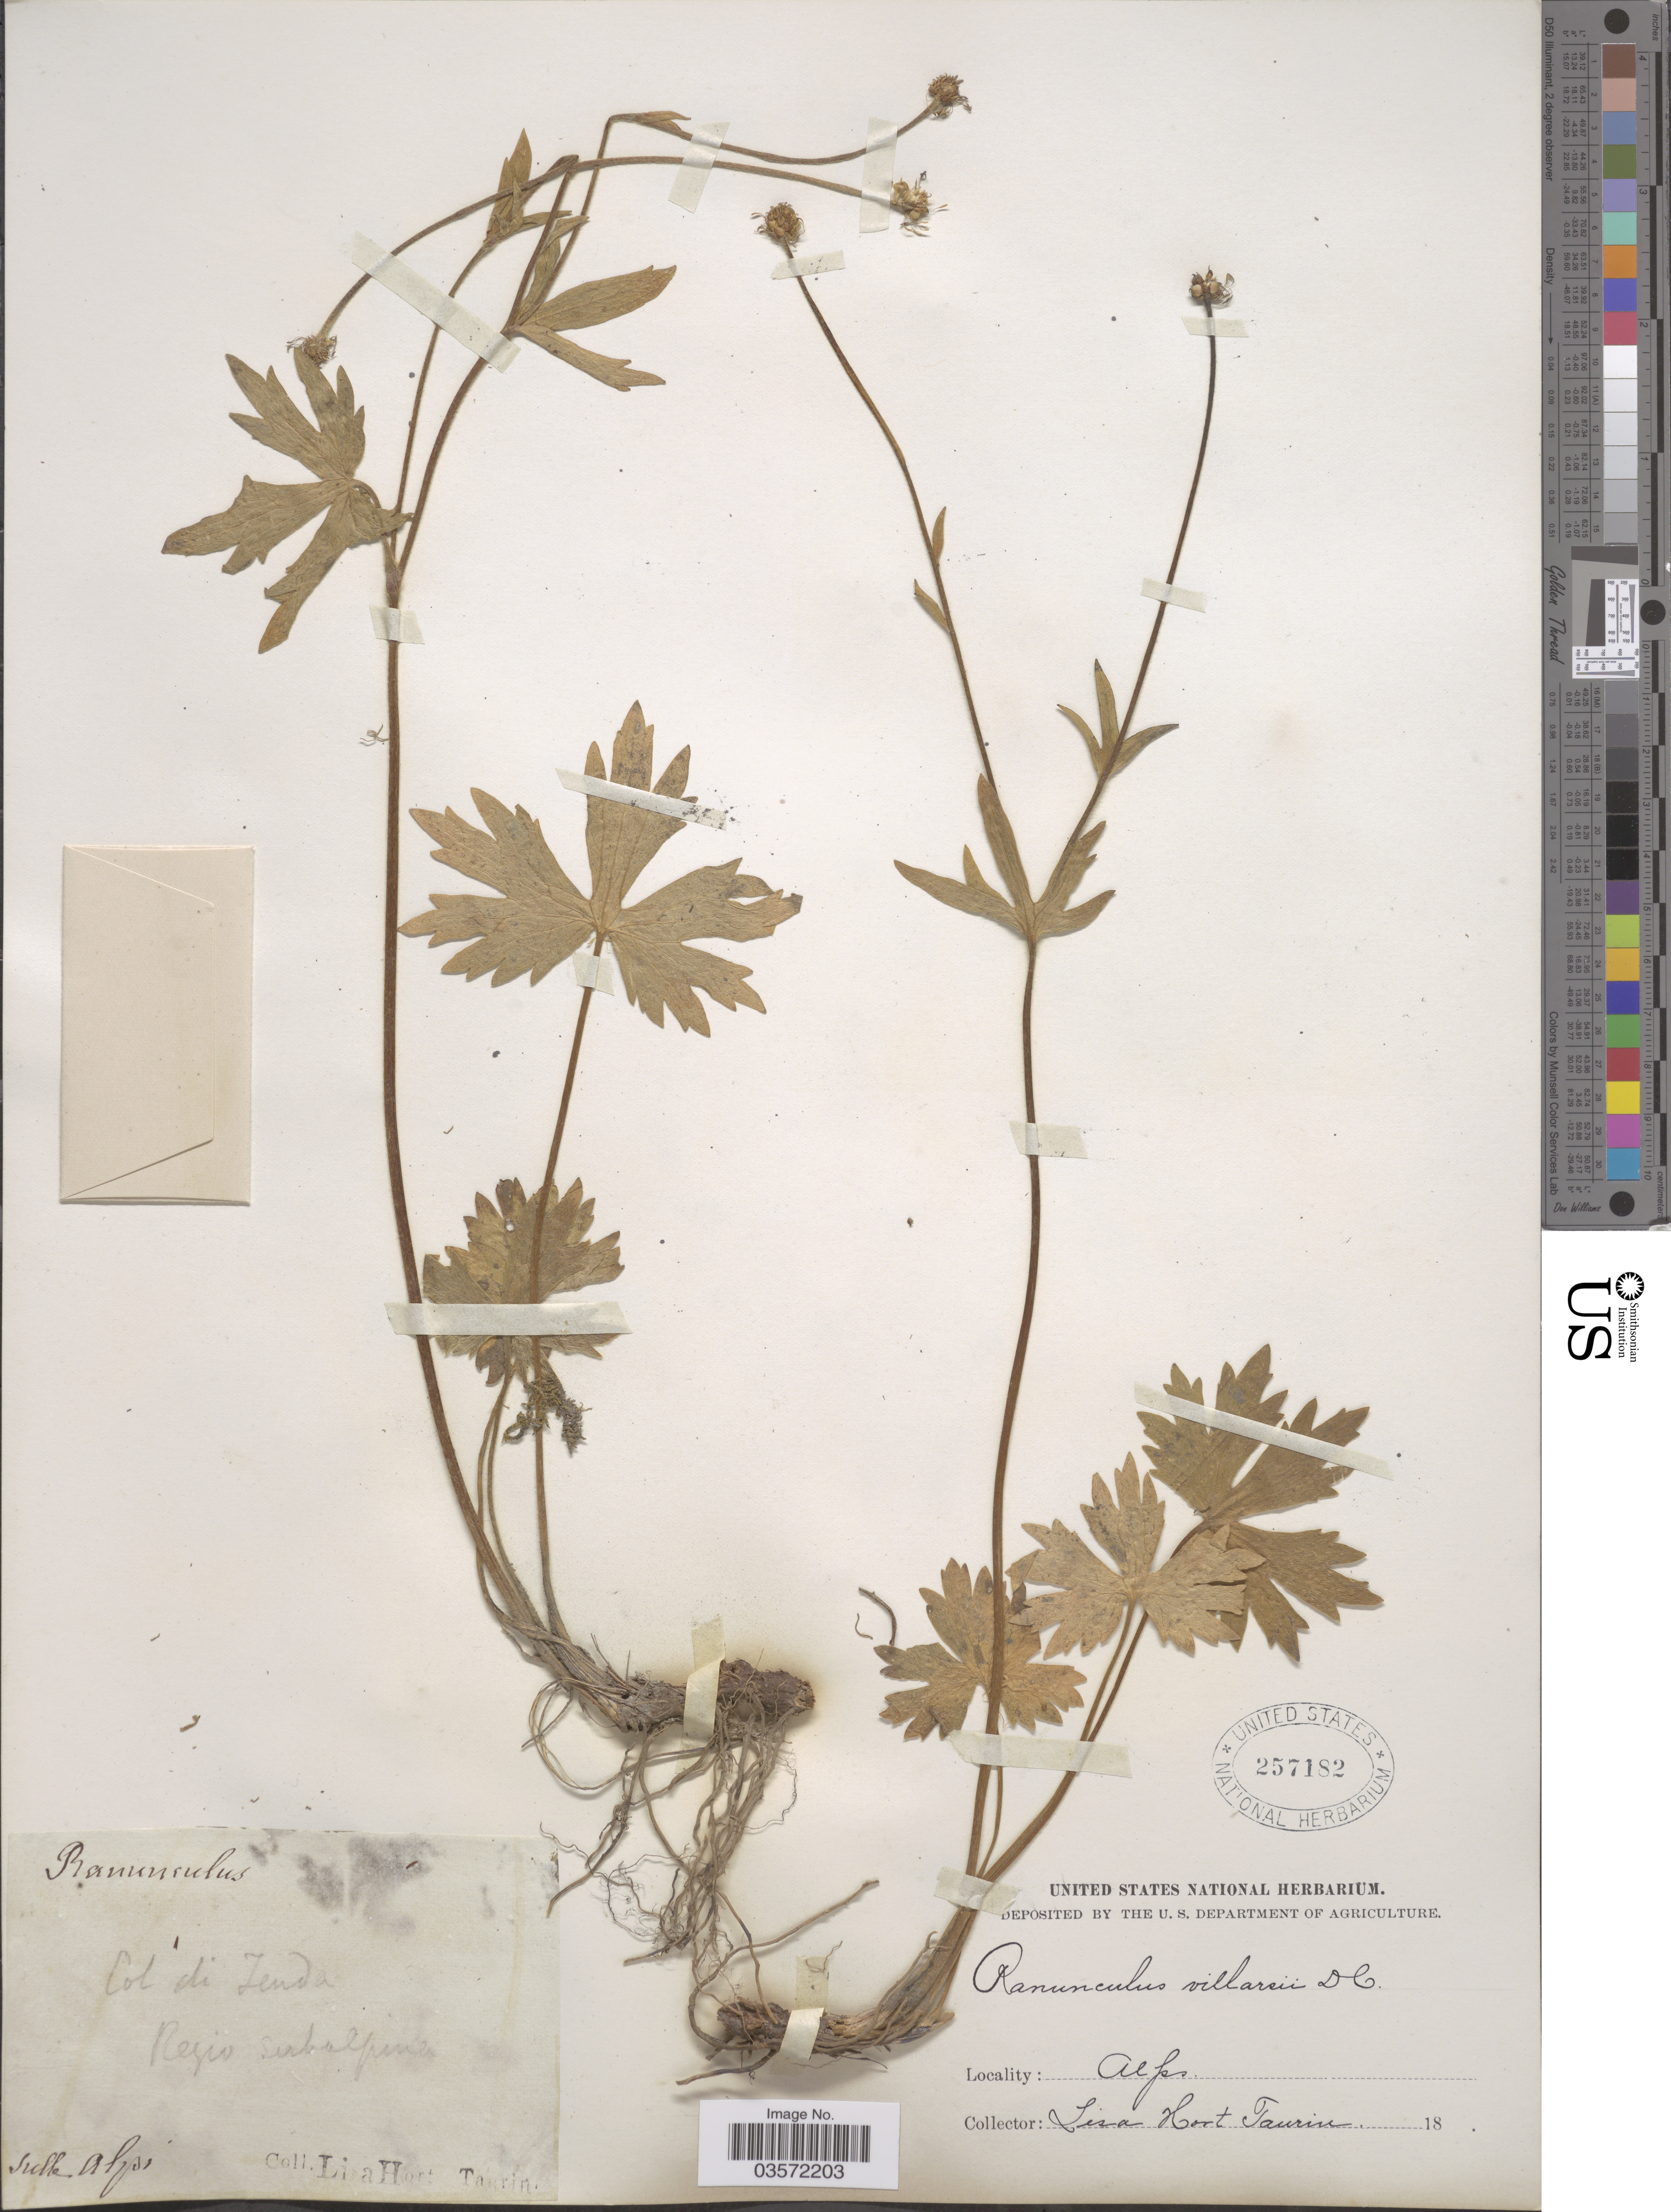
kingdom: Plantae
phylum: Tracheophyta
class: Magnoliopsida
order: Ranunculales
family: Ranunculaceae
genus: Ranunculus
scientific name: Ranunculus villarsii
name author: DC.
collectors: L. Hort Taurin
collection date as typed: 18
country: France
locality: Col di Tenda. Regio Subalpina. Sulle. Alpi. The Alps.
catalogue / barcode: US 257182